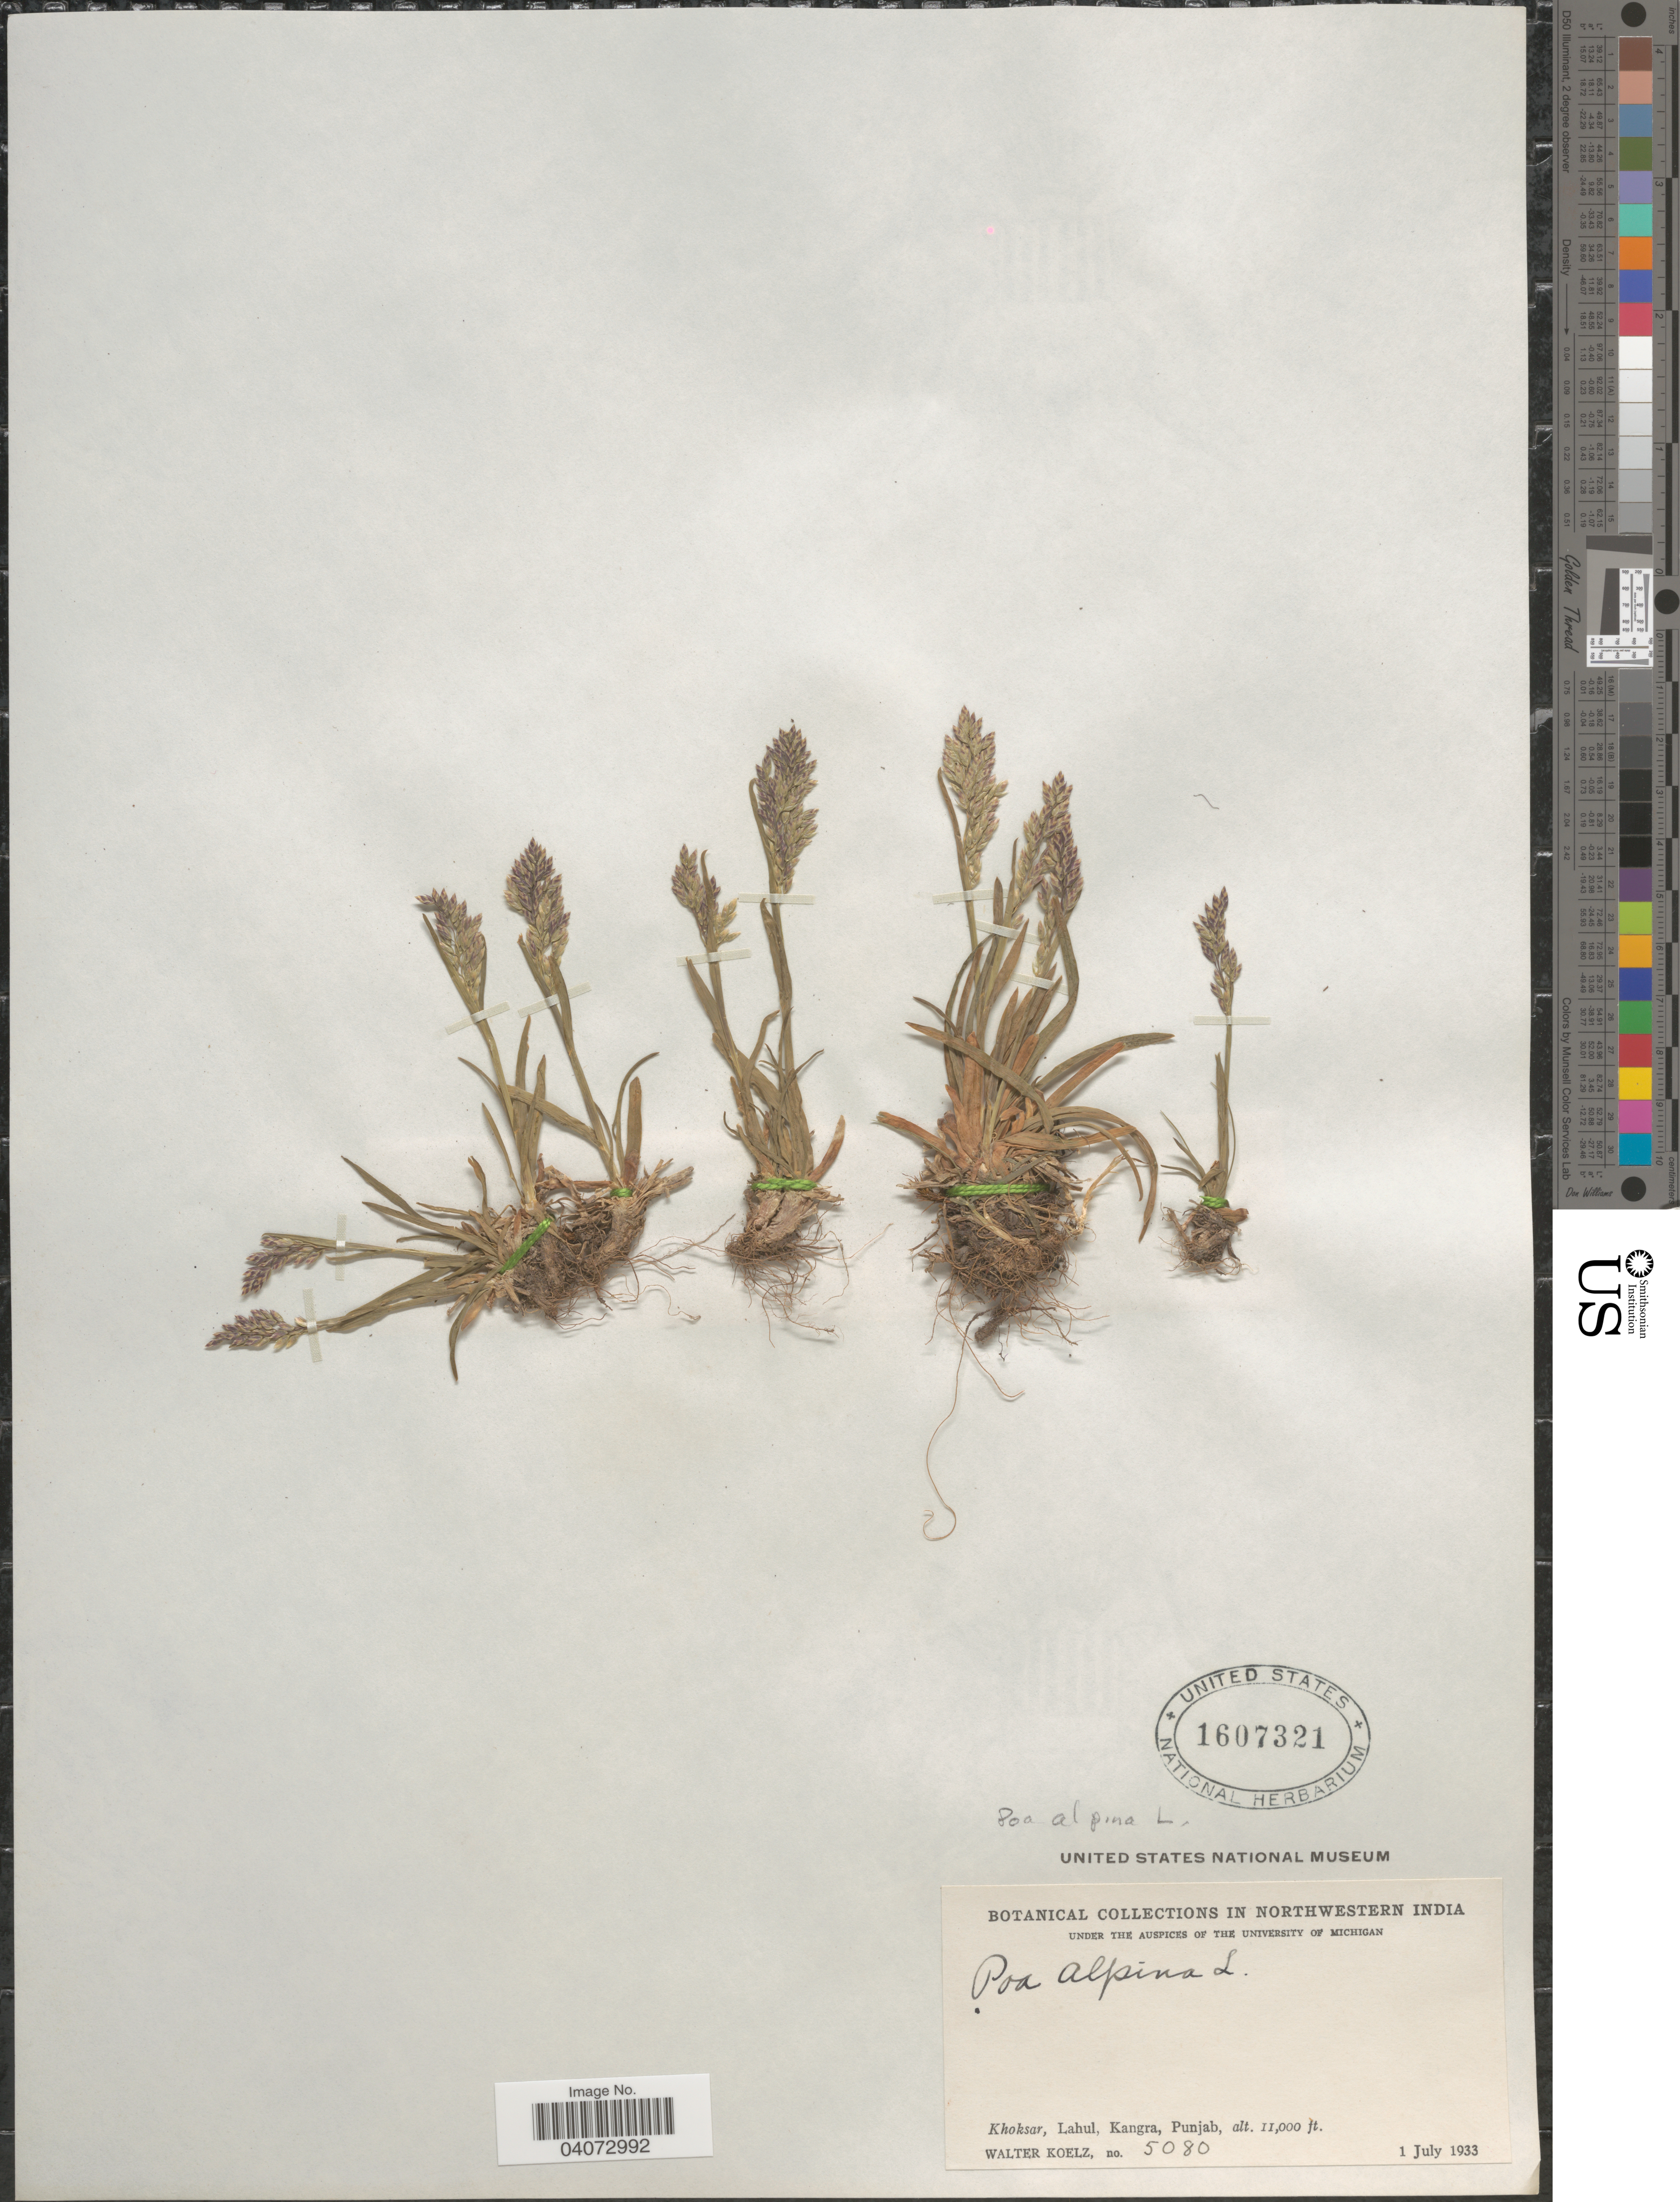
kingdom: Plantae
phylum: Tracheophyta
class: Liliopsida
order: Poales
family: Poaceae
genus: Poa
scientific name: Poa alpina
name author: L.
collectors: W. N. Koelz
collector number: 5080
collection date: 1933-07-01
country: India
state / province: Punjab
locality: Northwestern India. Khoksar, Lahul, Kangra.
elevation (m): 3353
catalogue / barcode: US 1607321